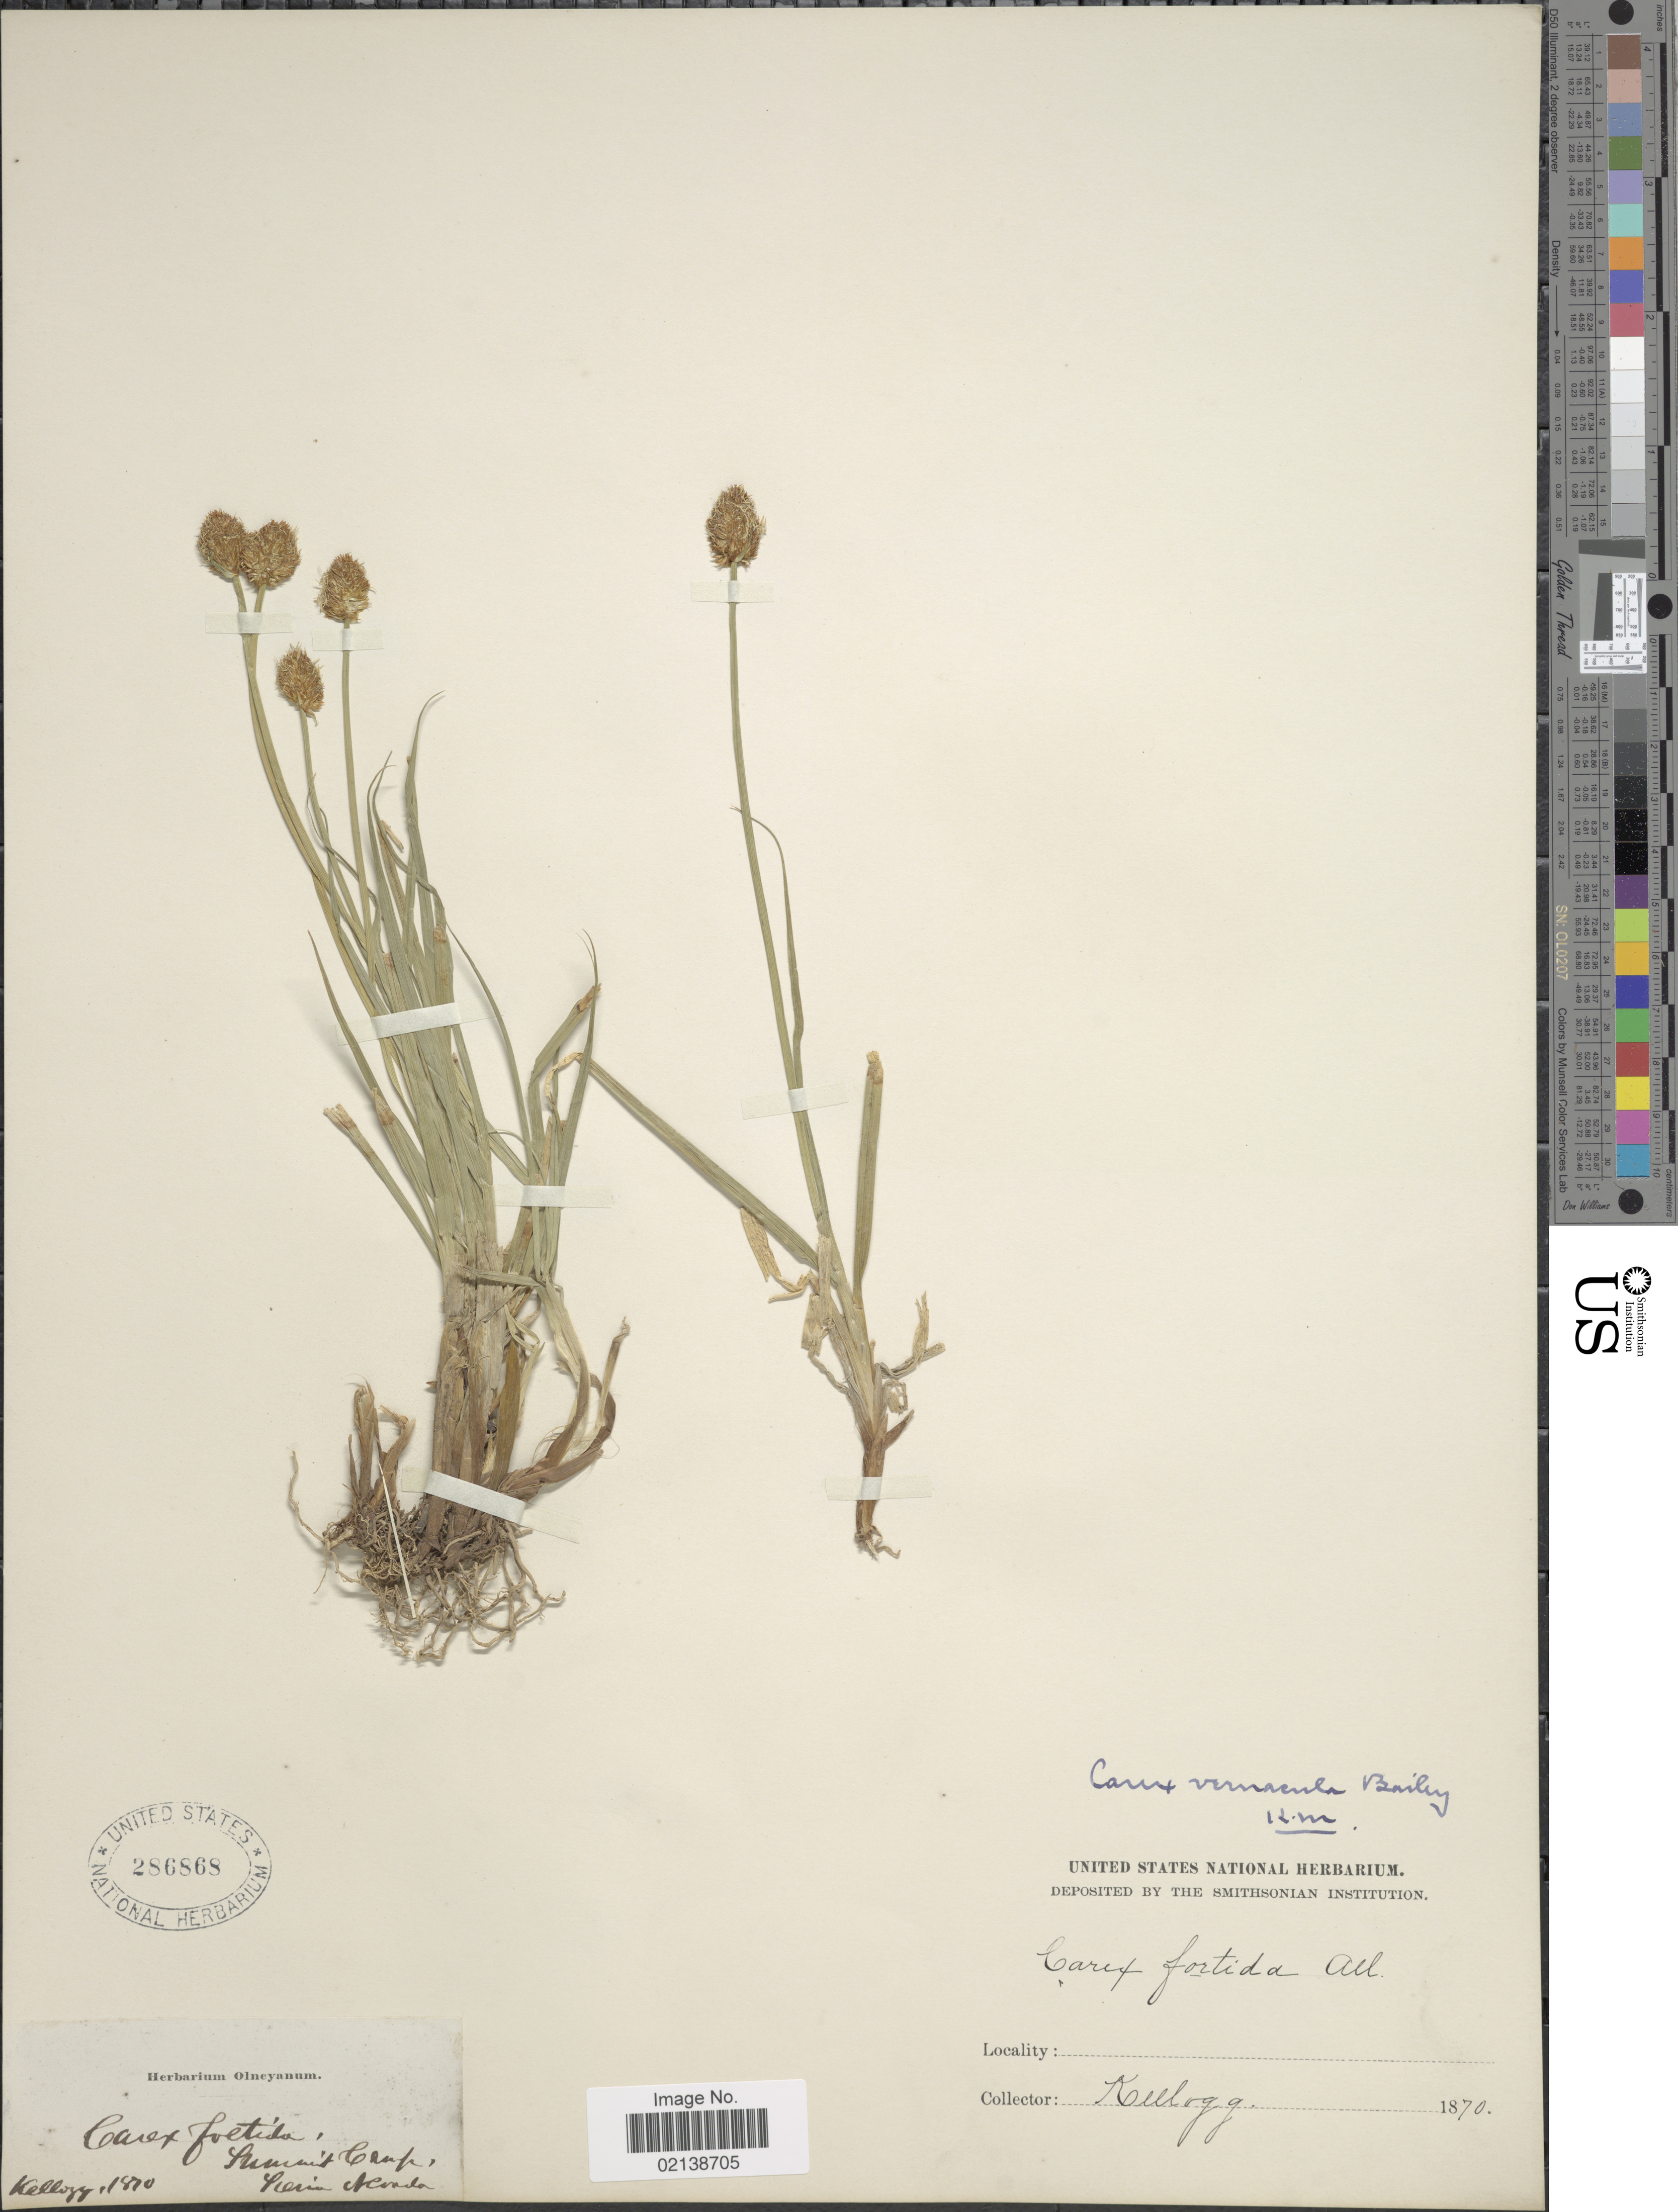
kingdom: Plantae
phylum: Tracheophyta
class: Liliopsida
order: Poales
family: Cyperaceae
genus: Carex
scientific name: Carex vernacula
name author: L.H. Bailey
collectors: -- Kellogg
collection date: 1870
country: United States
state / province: California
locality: Summit Camp, Sierra Nevada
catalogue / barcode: US 286868